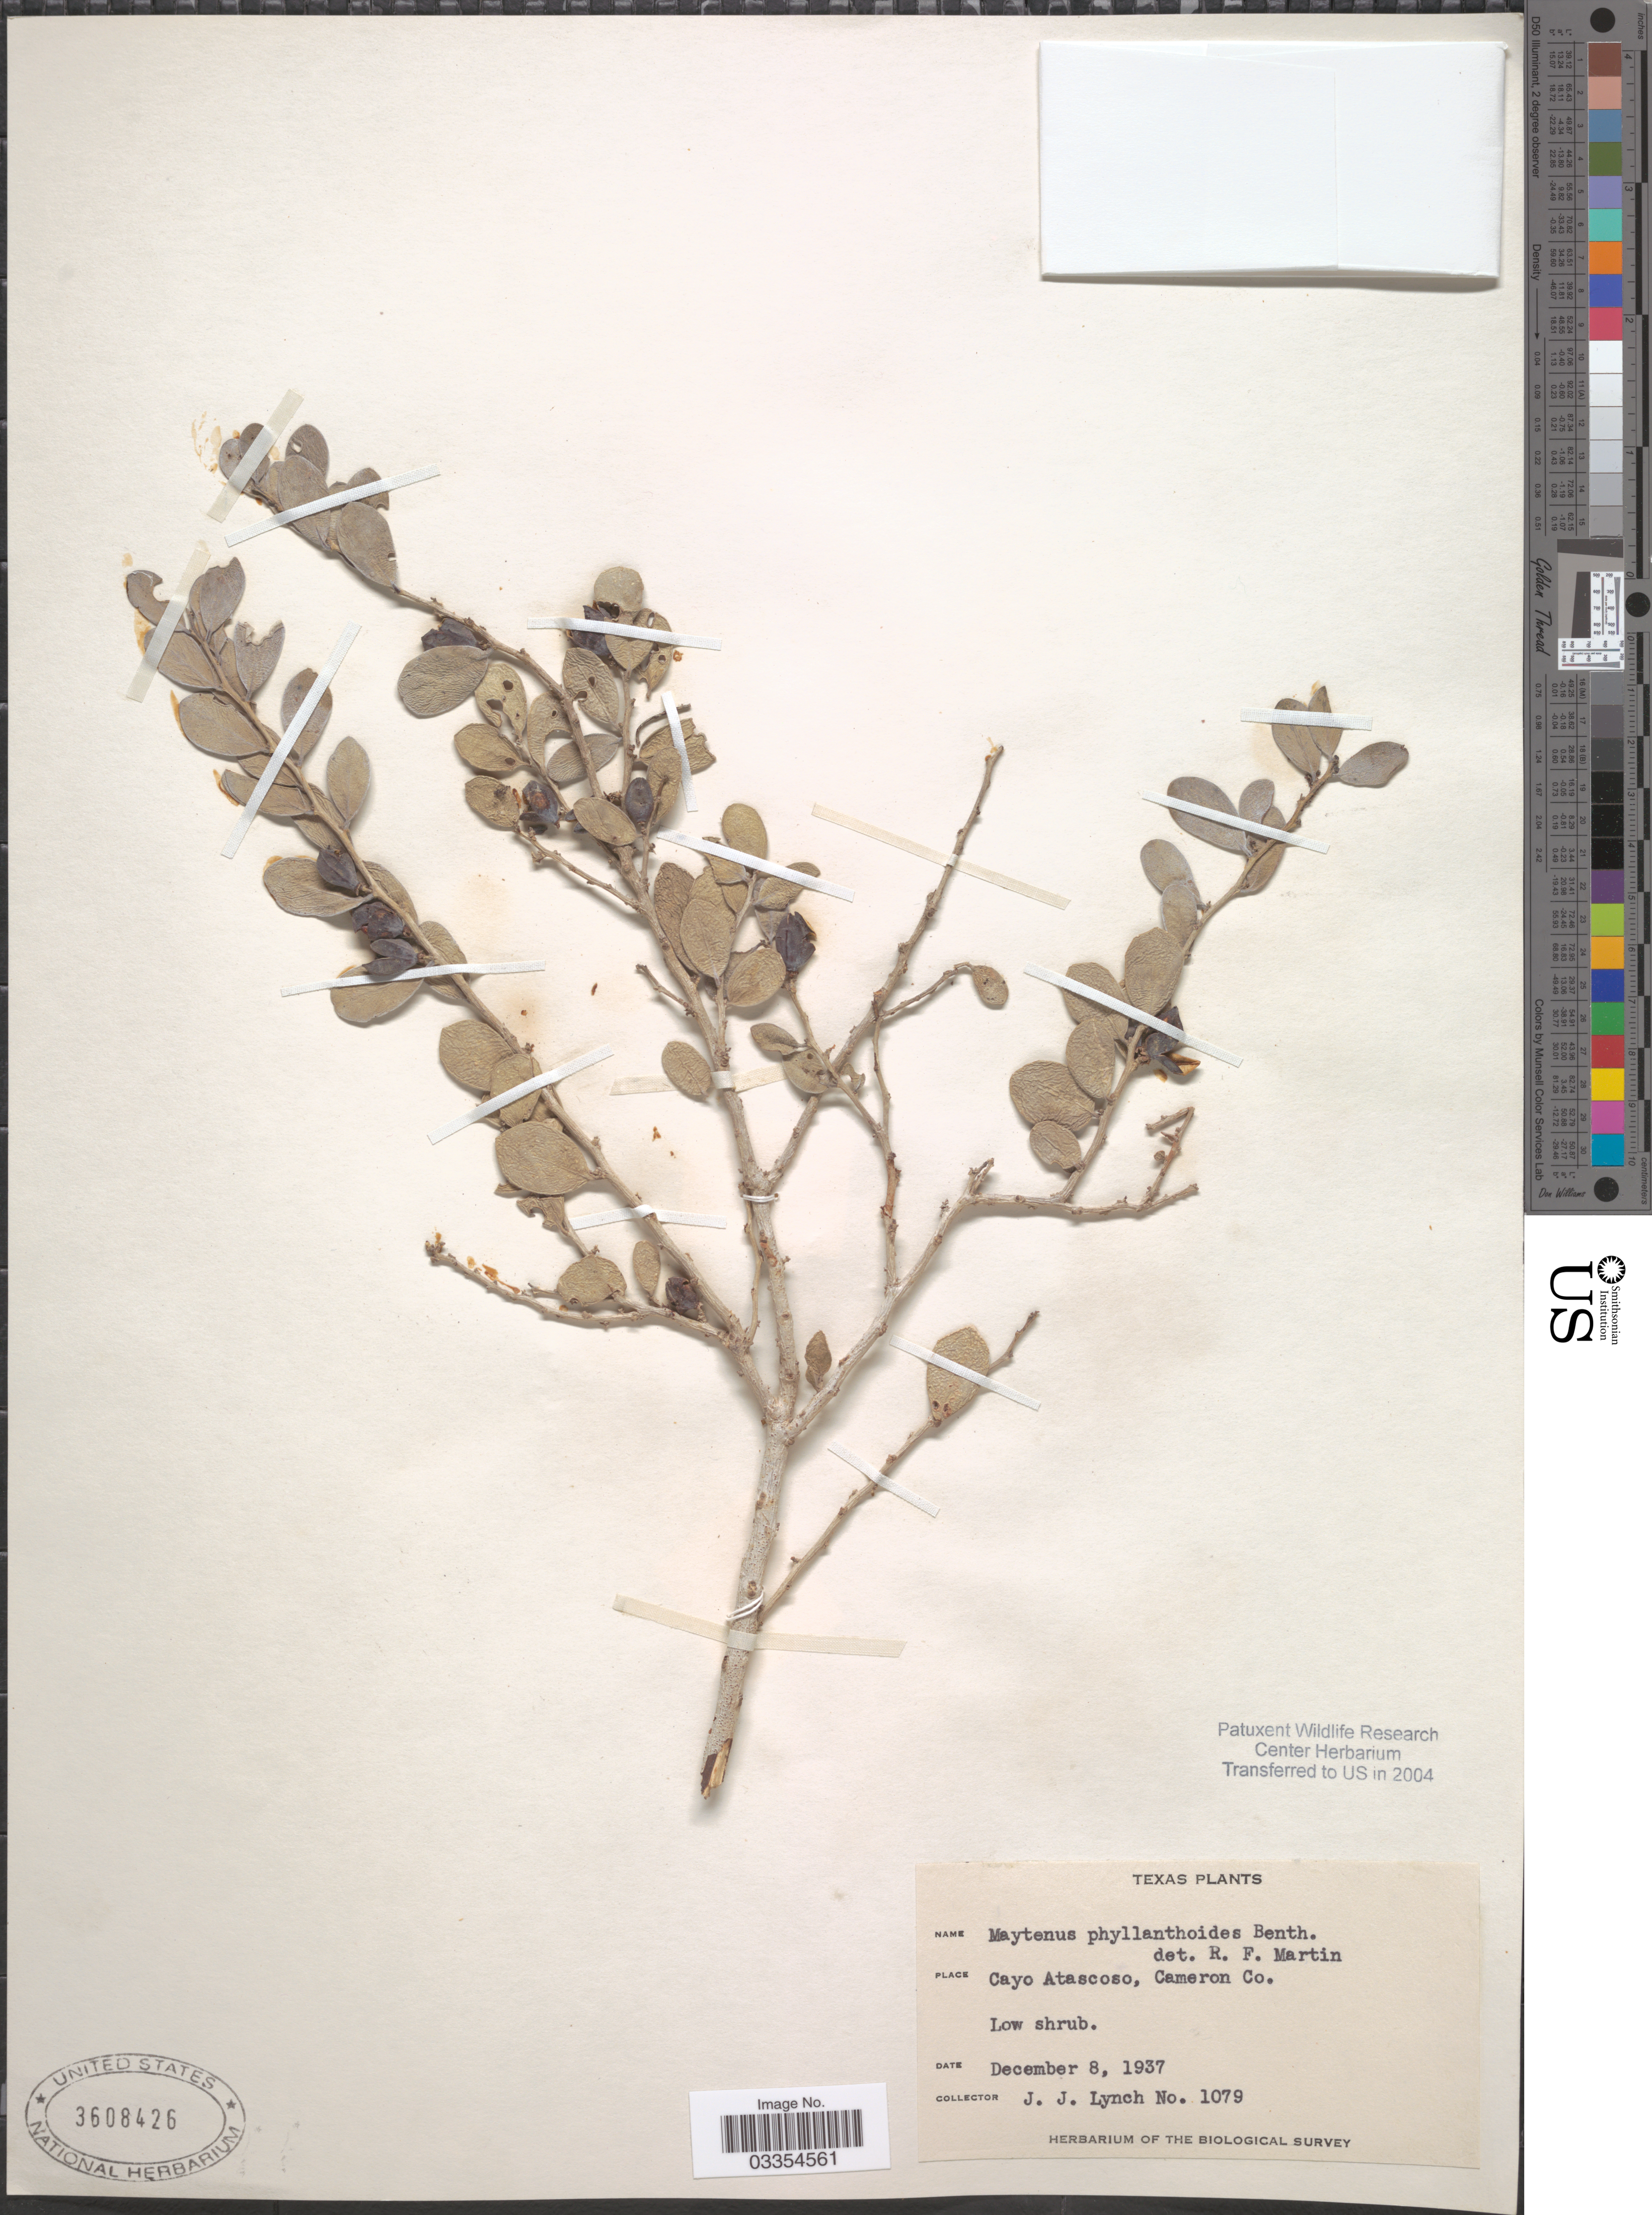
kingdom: Plantae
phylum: Tracheophyta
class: Magnoliopsida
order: Celastrales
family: Celastraceae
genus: Tricerma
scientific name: Tricerma texanum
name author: (Lundell) Lundell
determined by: Strong, Mark T., (BOT), Smithsonian Institution - National Museum of Natural History (UNITED STATES)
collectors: J. Lynch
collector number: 1079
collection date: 1937-12-08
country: United States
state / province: Texas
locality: Cayo Atascoso, Cameron Co.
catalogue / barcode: US 3608426